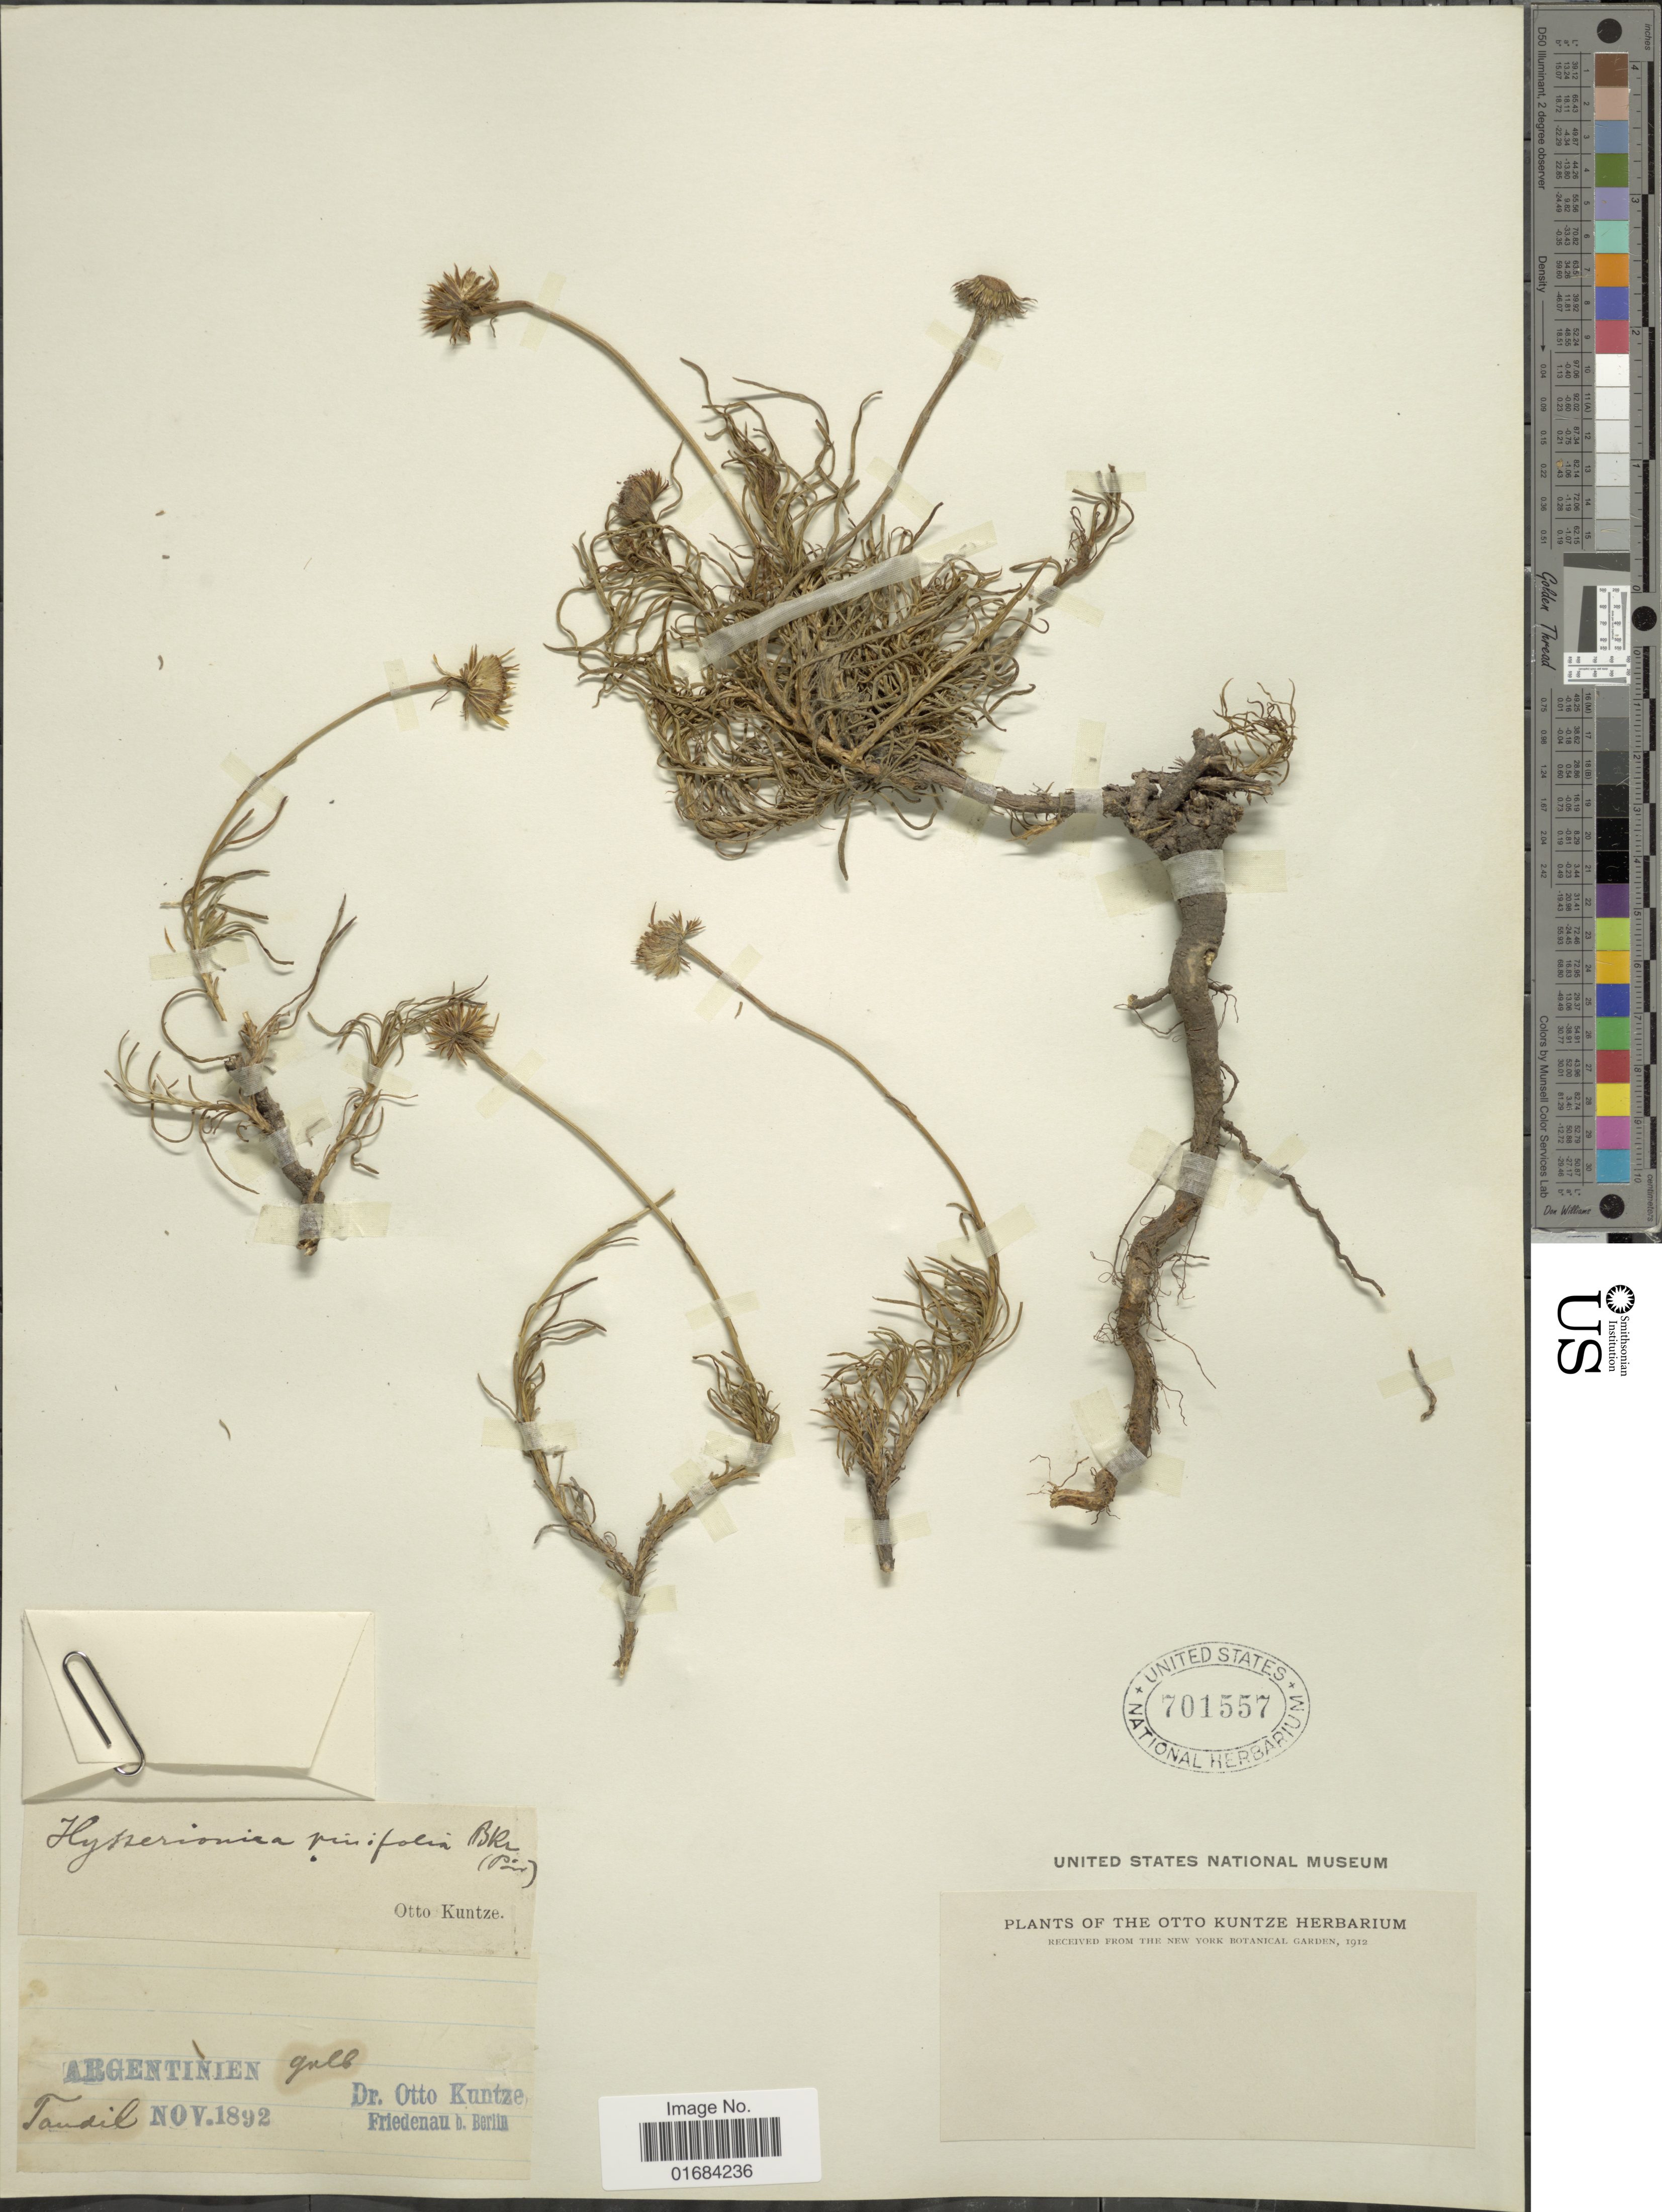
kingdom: Plantae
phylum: Tracheophyta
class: Magnoliopsida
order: Asterales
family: Asteraceae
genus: Neja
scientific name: Neja pinifolia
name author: (Poir.) G.L. Nesom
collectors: C.E.O. Kuntze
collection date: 1892-11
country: Argentina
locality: Gulb., Tandil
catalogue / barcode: US 701557